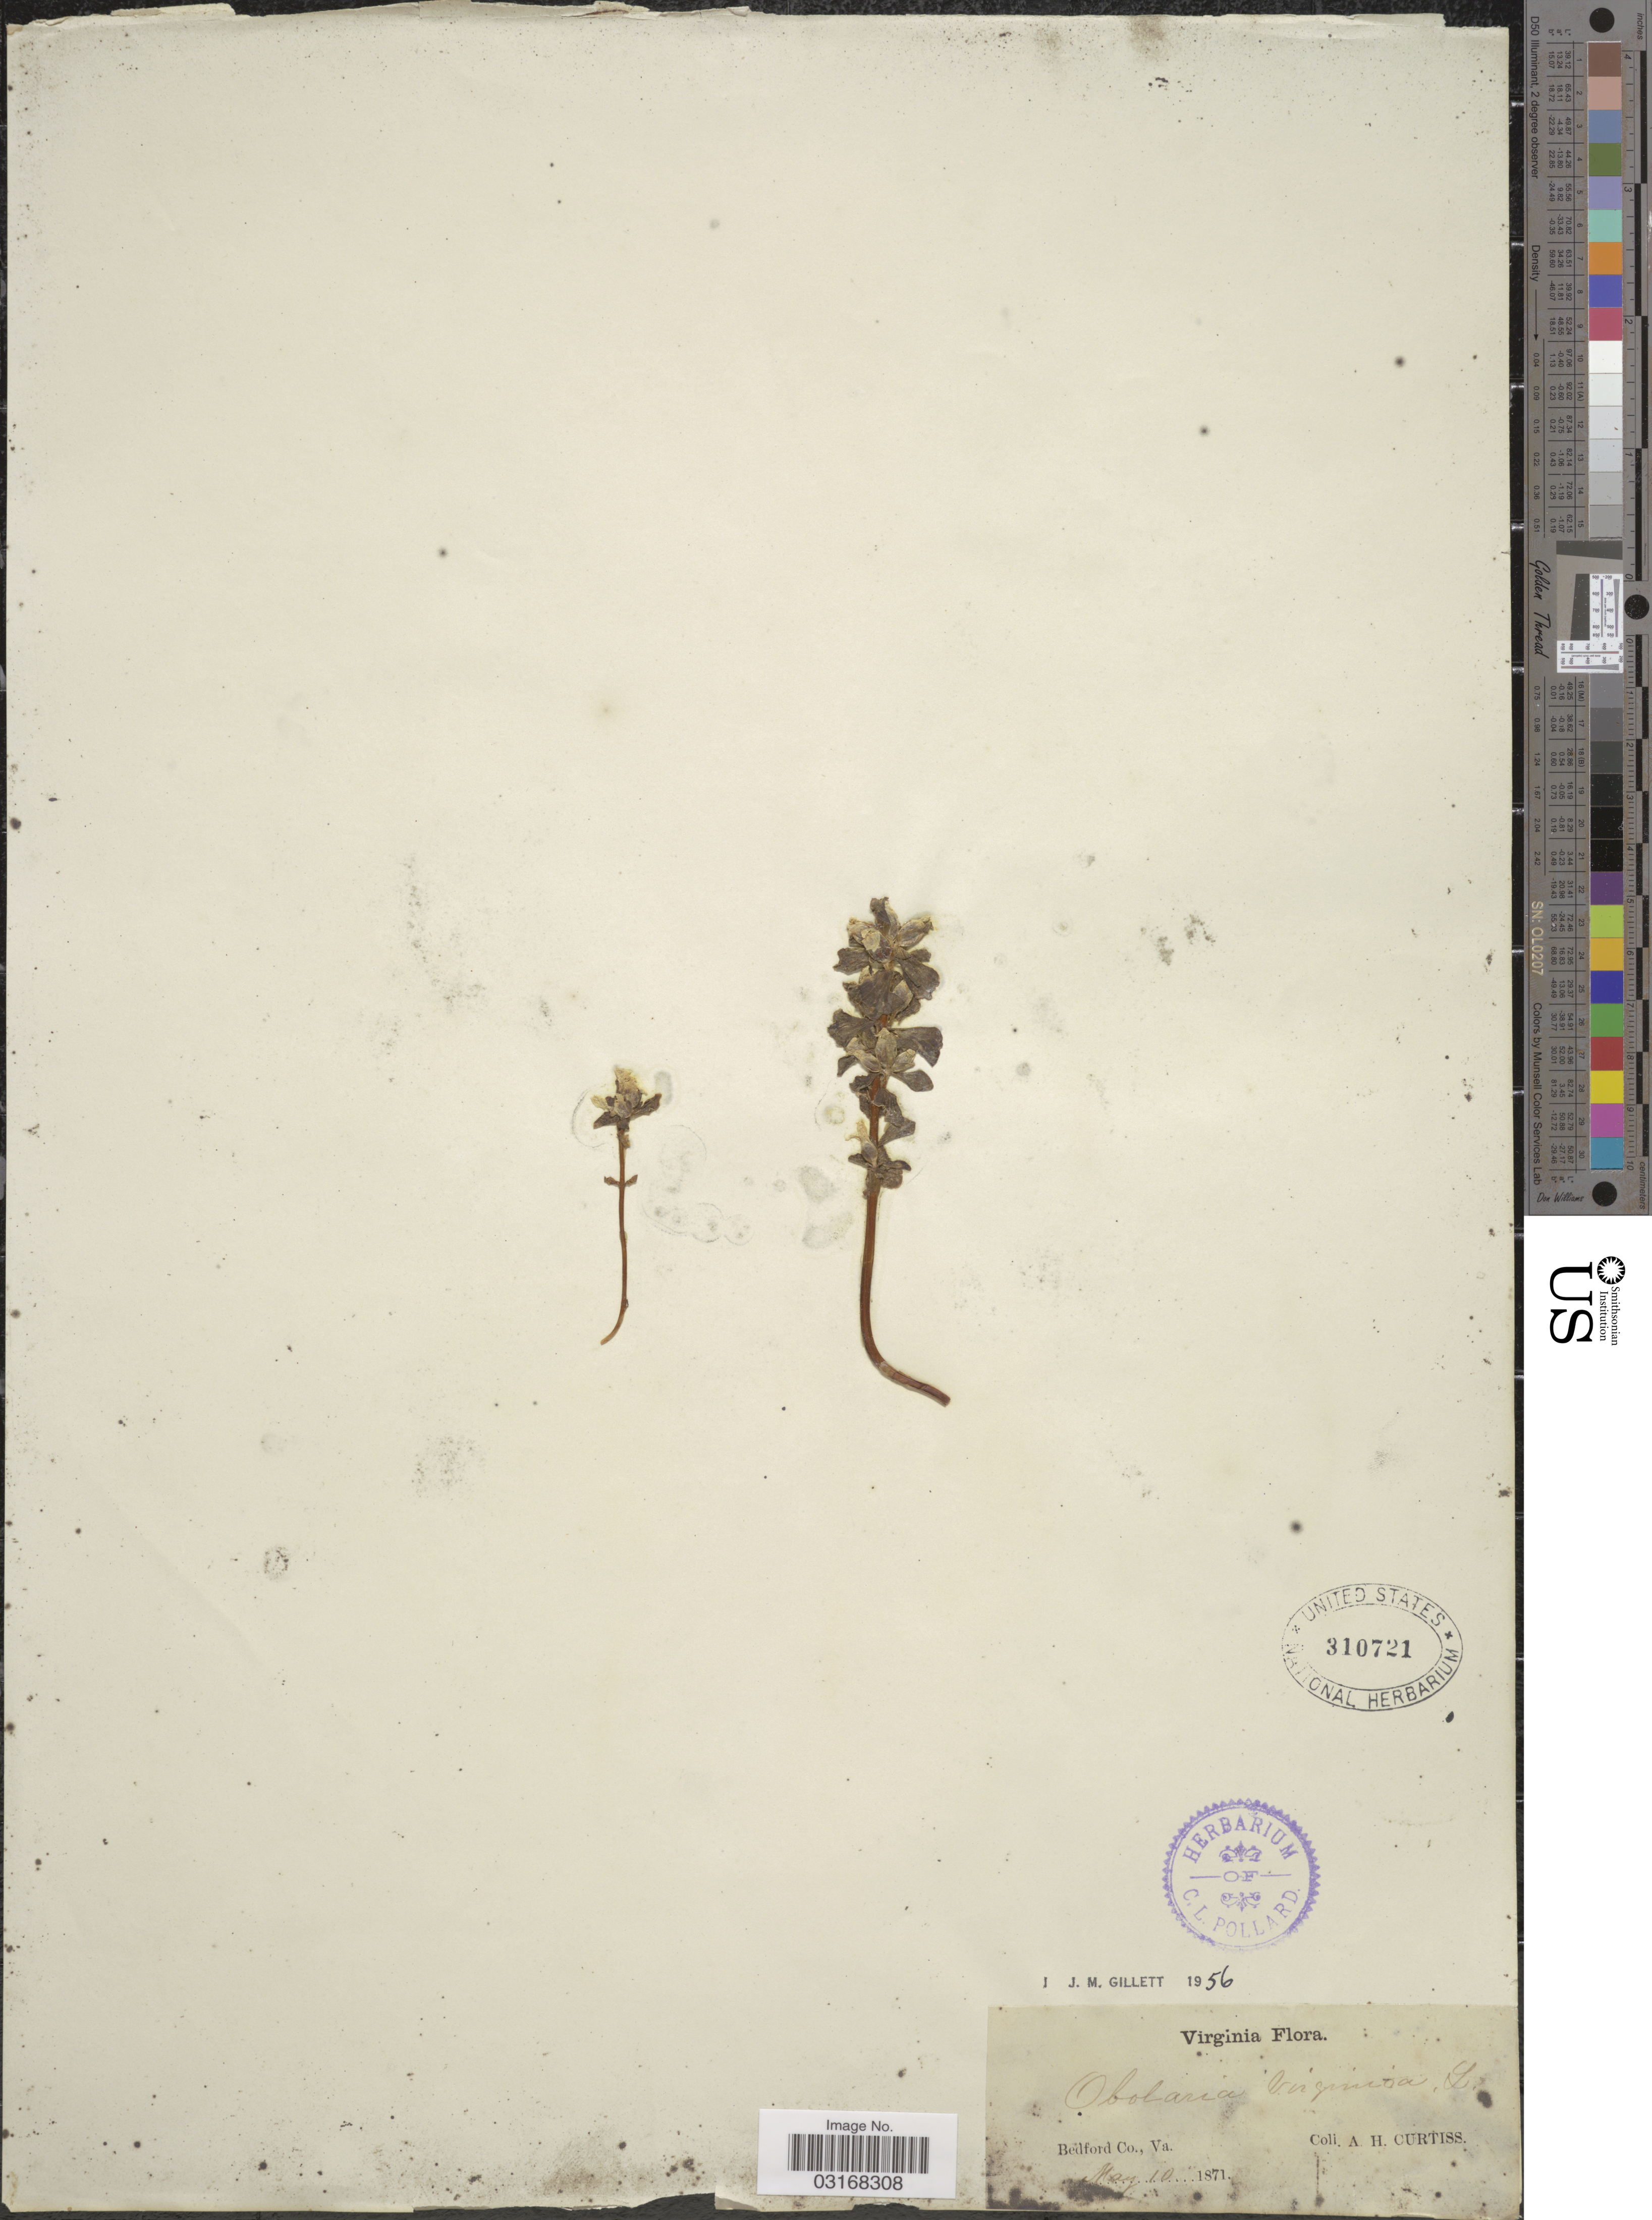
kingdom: Plantae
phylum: Tracheophyta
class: Magnoliopsida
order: Gentianales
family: Gentianaceae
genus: Obolaria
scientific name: Obolaria virginica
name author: L.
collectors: A. H. Curtiss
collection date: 1871-05-10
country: United States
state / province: Virginia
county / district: Bedford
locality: Bedford Co., Va.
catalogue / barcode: US 310721